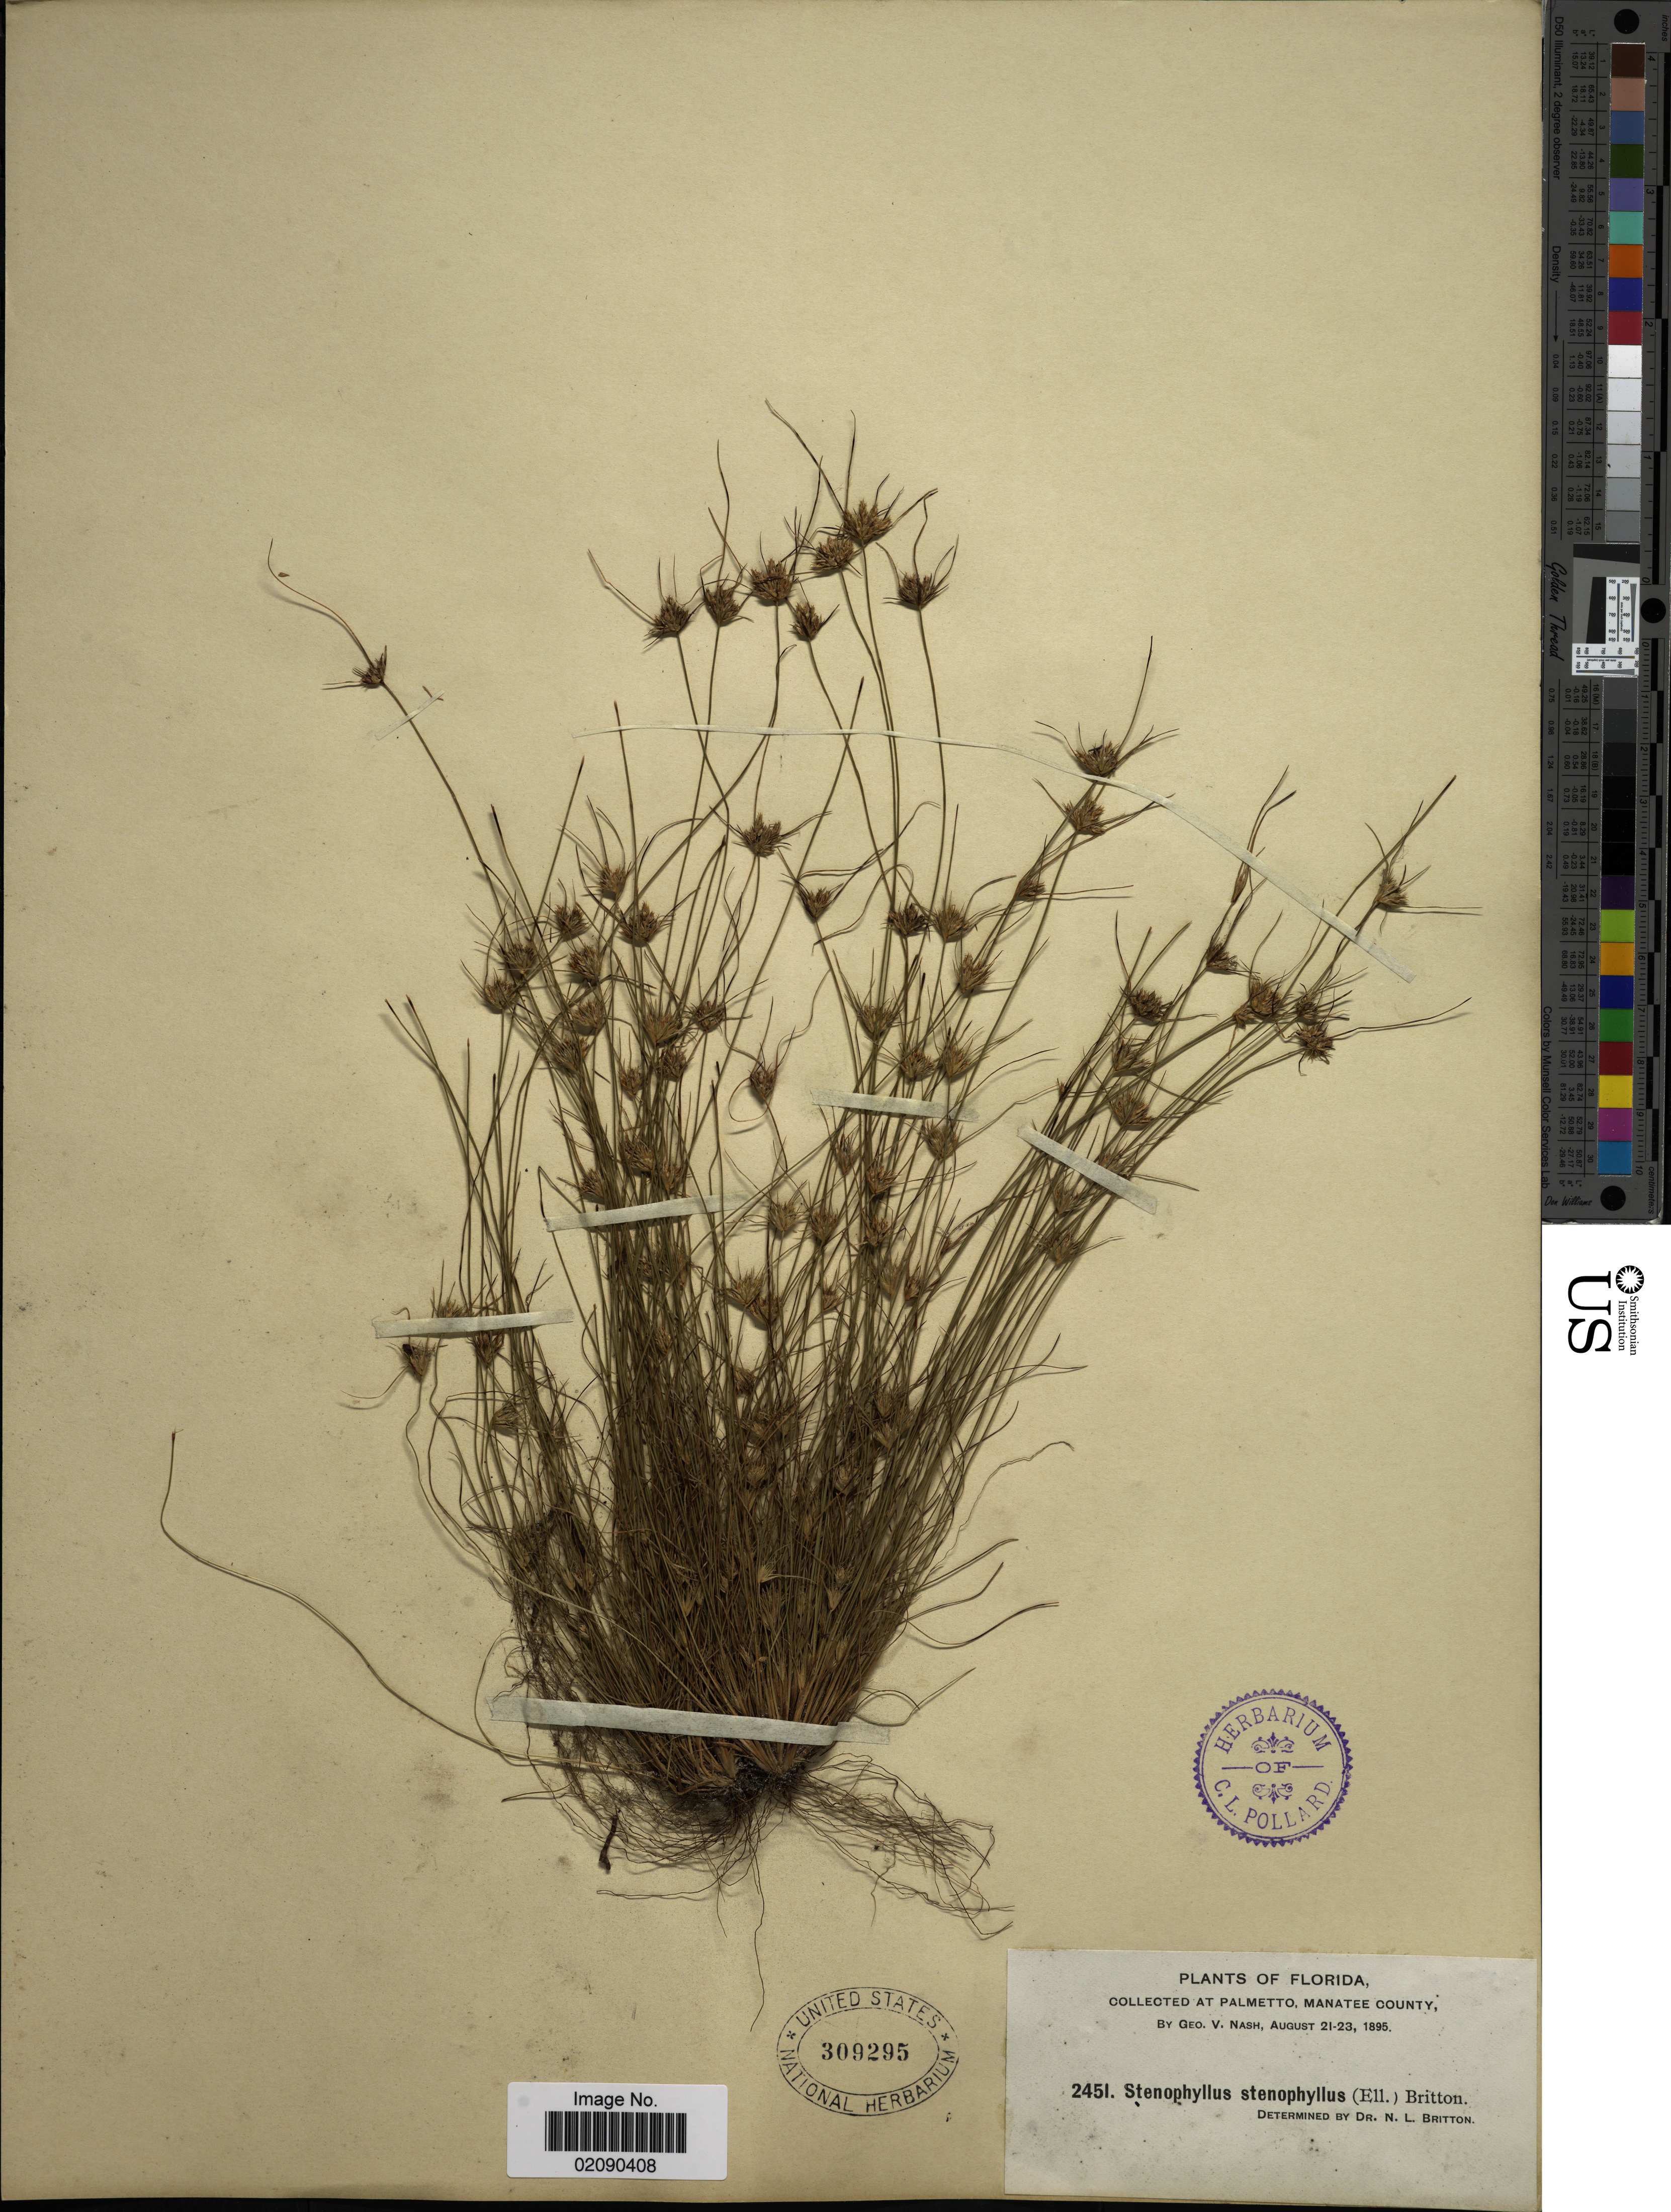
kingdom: Plantae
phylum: Tracheophyta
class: Liliopsida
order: Poales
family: Cyperaceae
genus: Bulbostylis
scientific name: Bulbostylis stenophylla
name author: (Elliott) C.B. Clarke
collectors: G. V. Nash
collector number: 2451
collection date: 1895-08-21/1895-08-23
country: United States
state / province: Florida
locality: At Palmetto, Manatee County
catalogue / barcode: US 309295